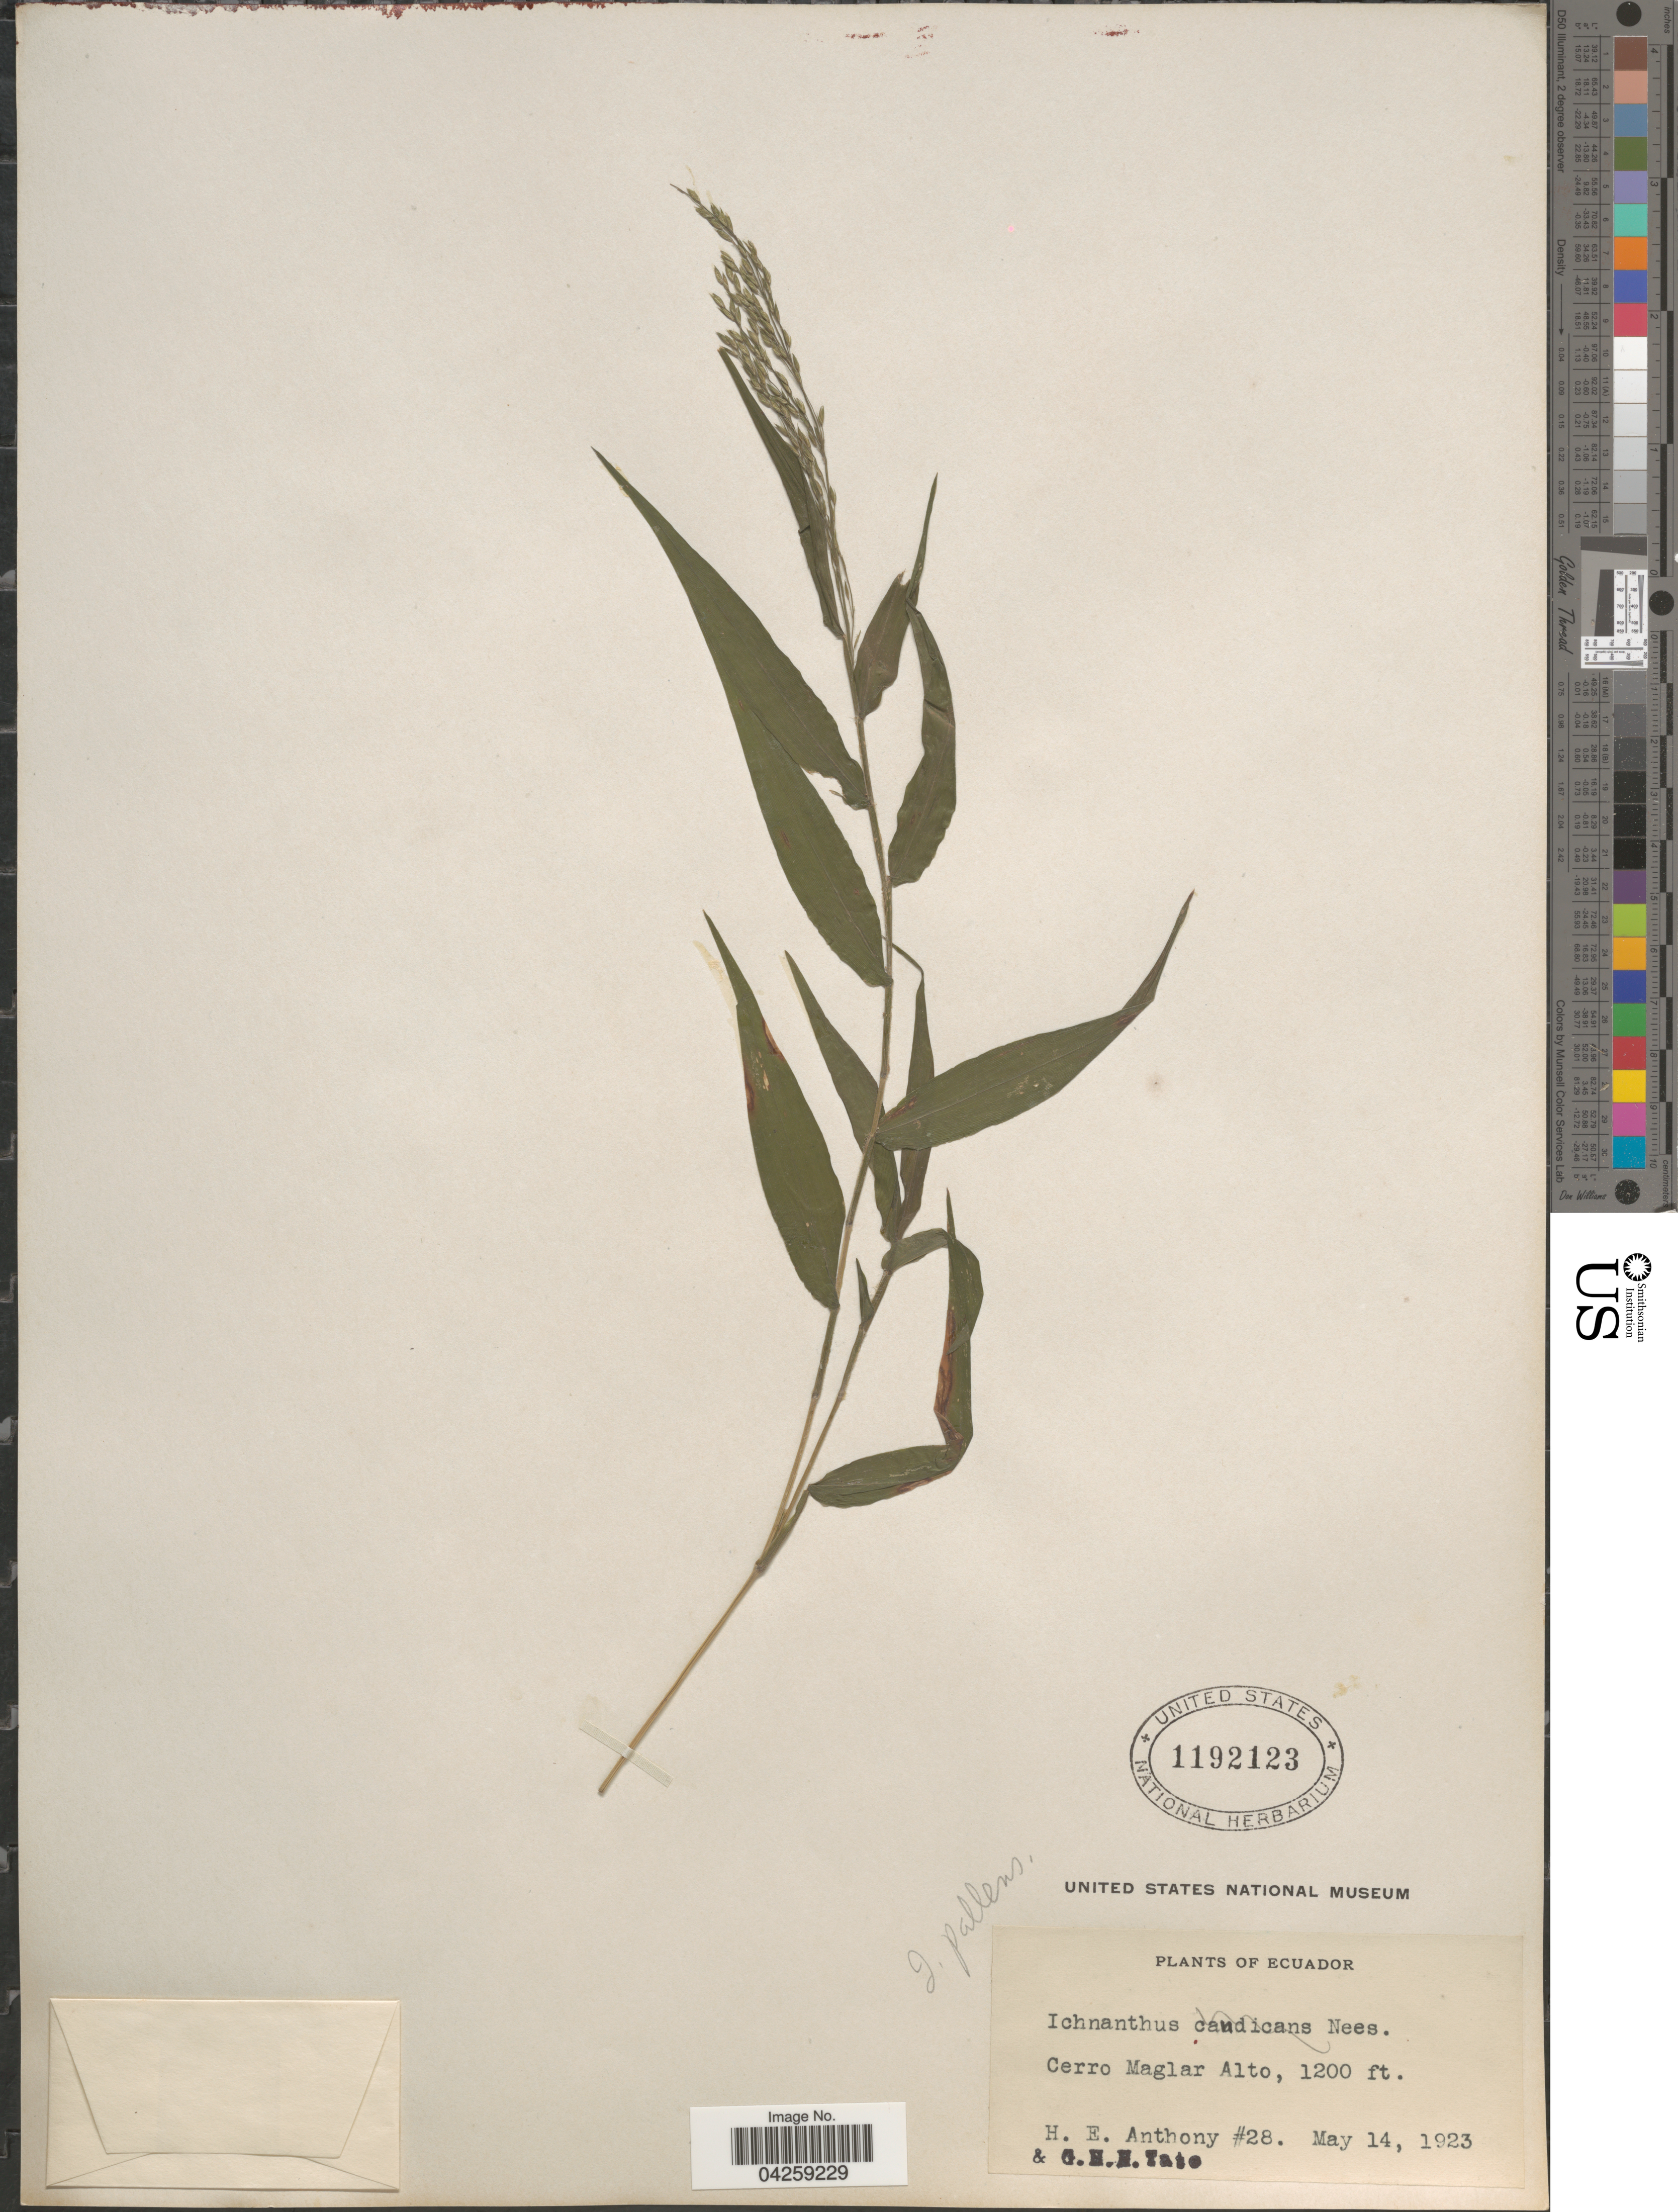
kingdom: Plantae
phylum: Tracheophyta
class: Liliopsida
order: Poales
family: Poaceae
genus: Ichnanthus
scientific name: Ichnanthus pallens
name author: (Sw.) Munro ex Benth.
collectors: H. E. Anthony & G. H. H.Tate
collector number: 28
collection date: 1923-05-14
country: Ecuador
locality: Cerro Maglar Alto.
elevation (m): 366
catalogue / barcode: US 1192123